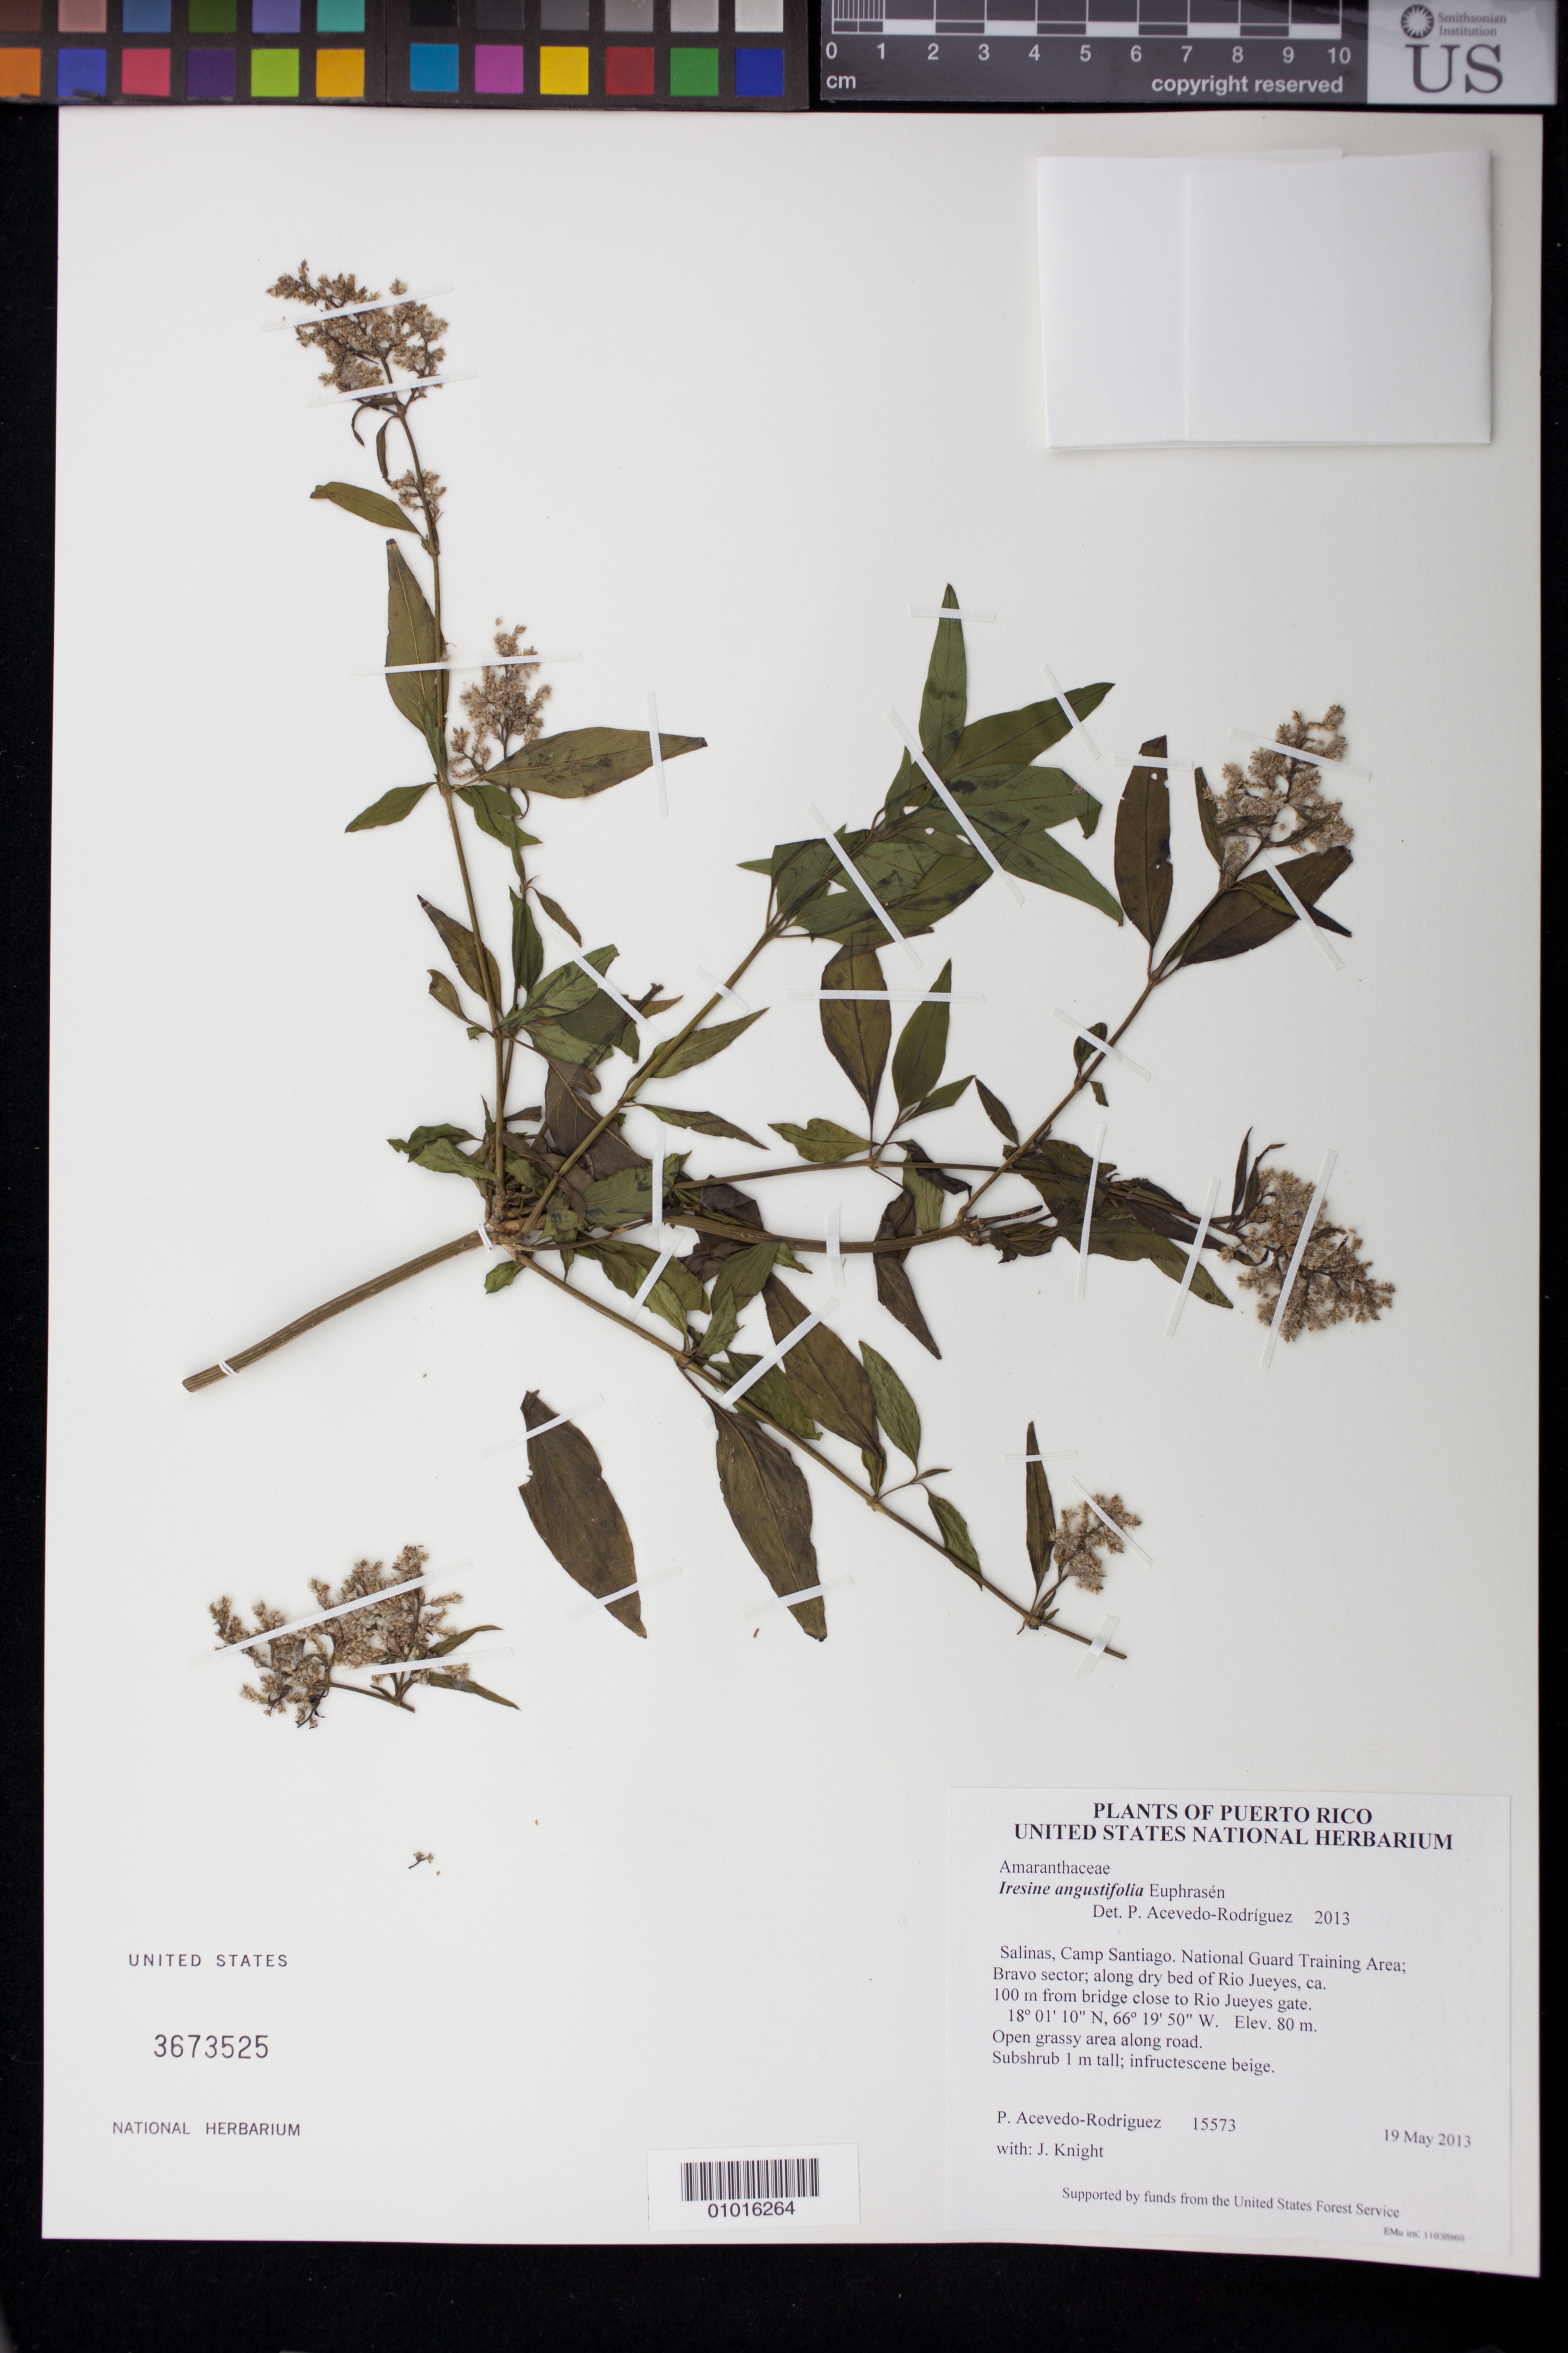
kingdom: Plantae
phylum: Tracheophyta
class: Magnoliopsida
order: Caryophyllales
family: Amaranthaceae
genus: Iresine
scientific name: Iresine angustifolia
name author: Euphrasén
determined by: Acevedo-Rodríguez, P., (BOT), Smithsonian Institution - National Museum of Natural History (UNITED STATES)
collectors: P. Acevedo-Rodr. & J. Knight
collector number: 15573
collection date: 2013-05-19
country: Puerto Rico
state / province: Salinas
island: Puerto Rico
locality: Camp Santiago. National Guard Training Area; Bravo sector; along dry bed of Rio Jueyes, ca. 100 m from bridge close to Rio Jueyes gate.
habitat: Open grassy area along road.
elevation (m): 80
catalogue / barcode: US 3673525